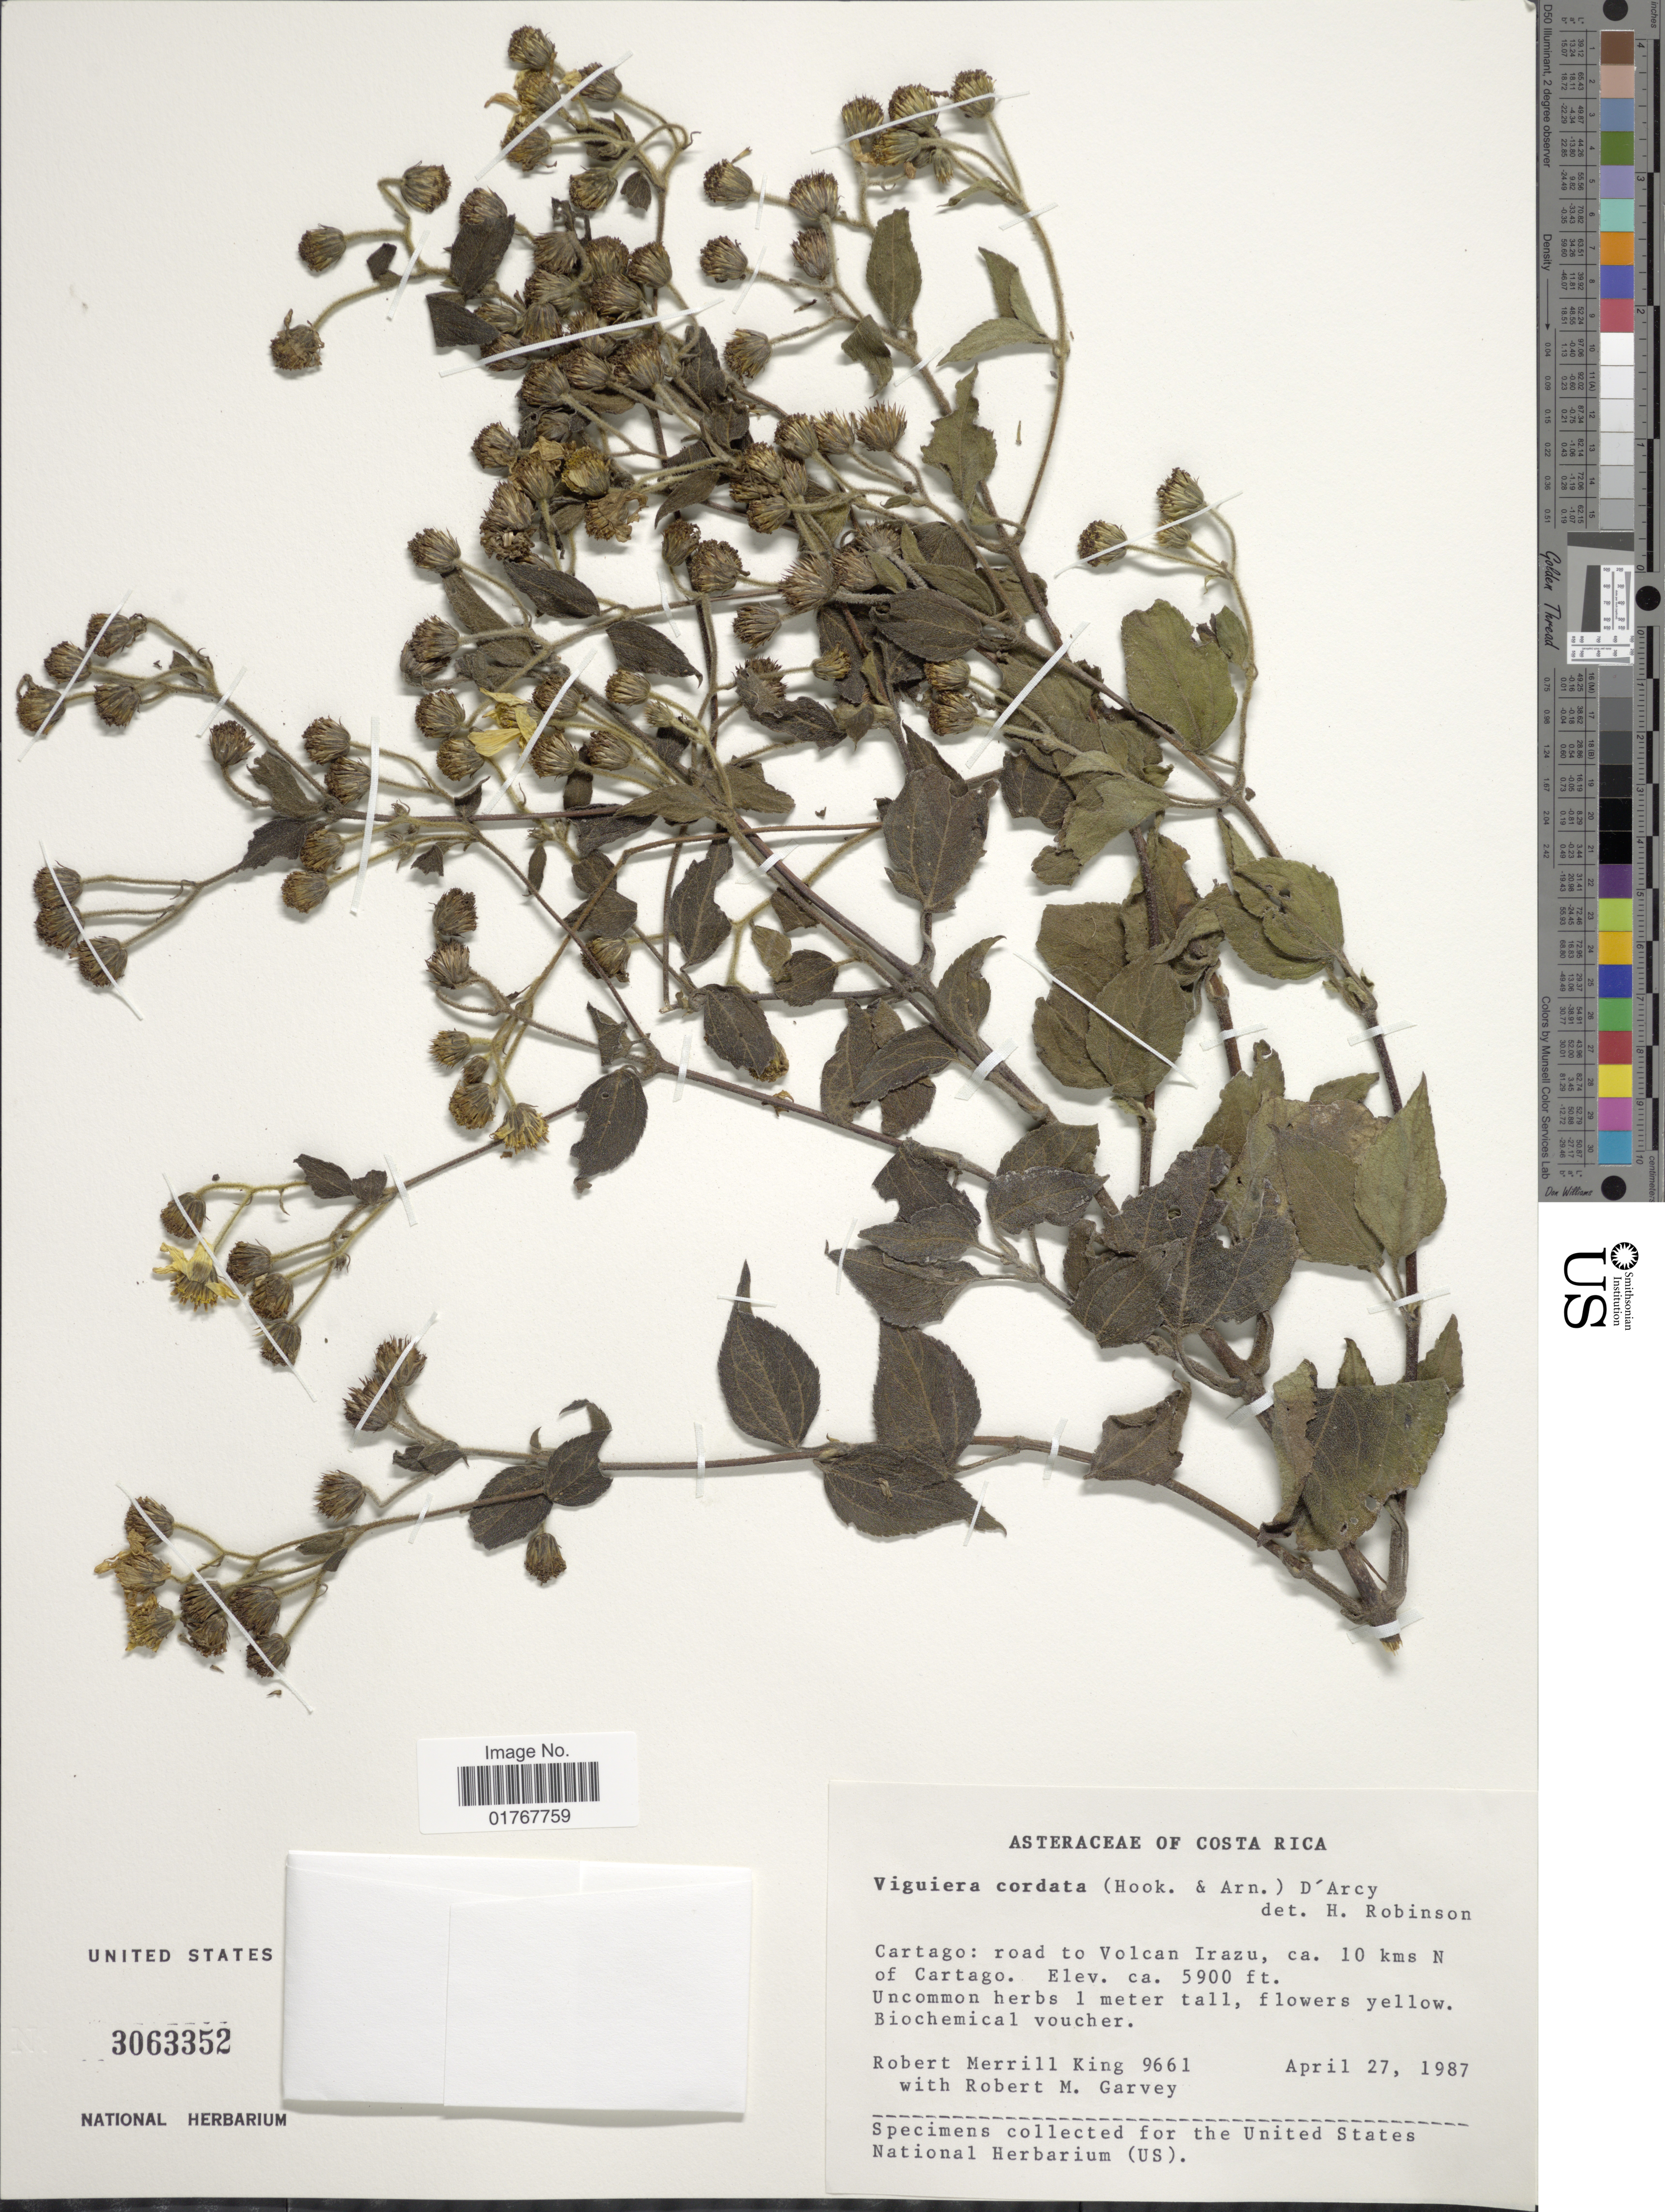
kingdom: Plantae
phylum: Tracheophyta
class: Magnoliopsida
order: Asterales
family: Asteraceae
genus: Viguiera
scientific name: Viguiera cordata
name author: (Hook. & Arn.) D'Arcy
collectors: R. M. King & R. Garvey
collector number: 9661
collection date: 1987-04-27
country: Costa Rica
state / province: Cartago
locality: Road to Volcan Irazu, ca 10 kms N of Cartago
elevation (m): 1798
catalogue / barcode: US 3063352